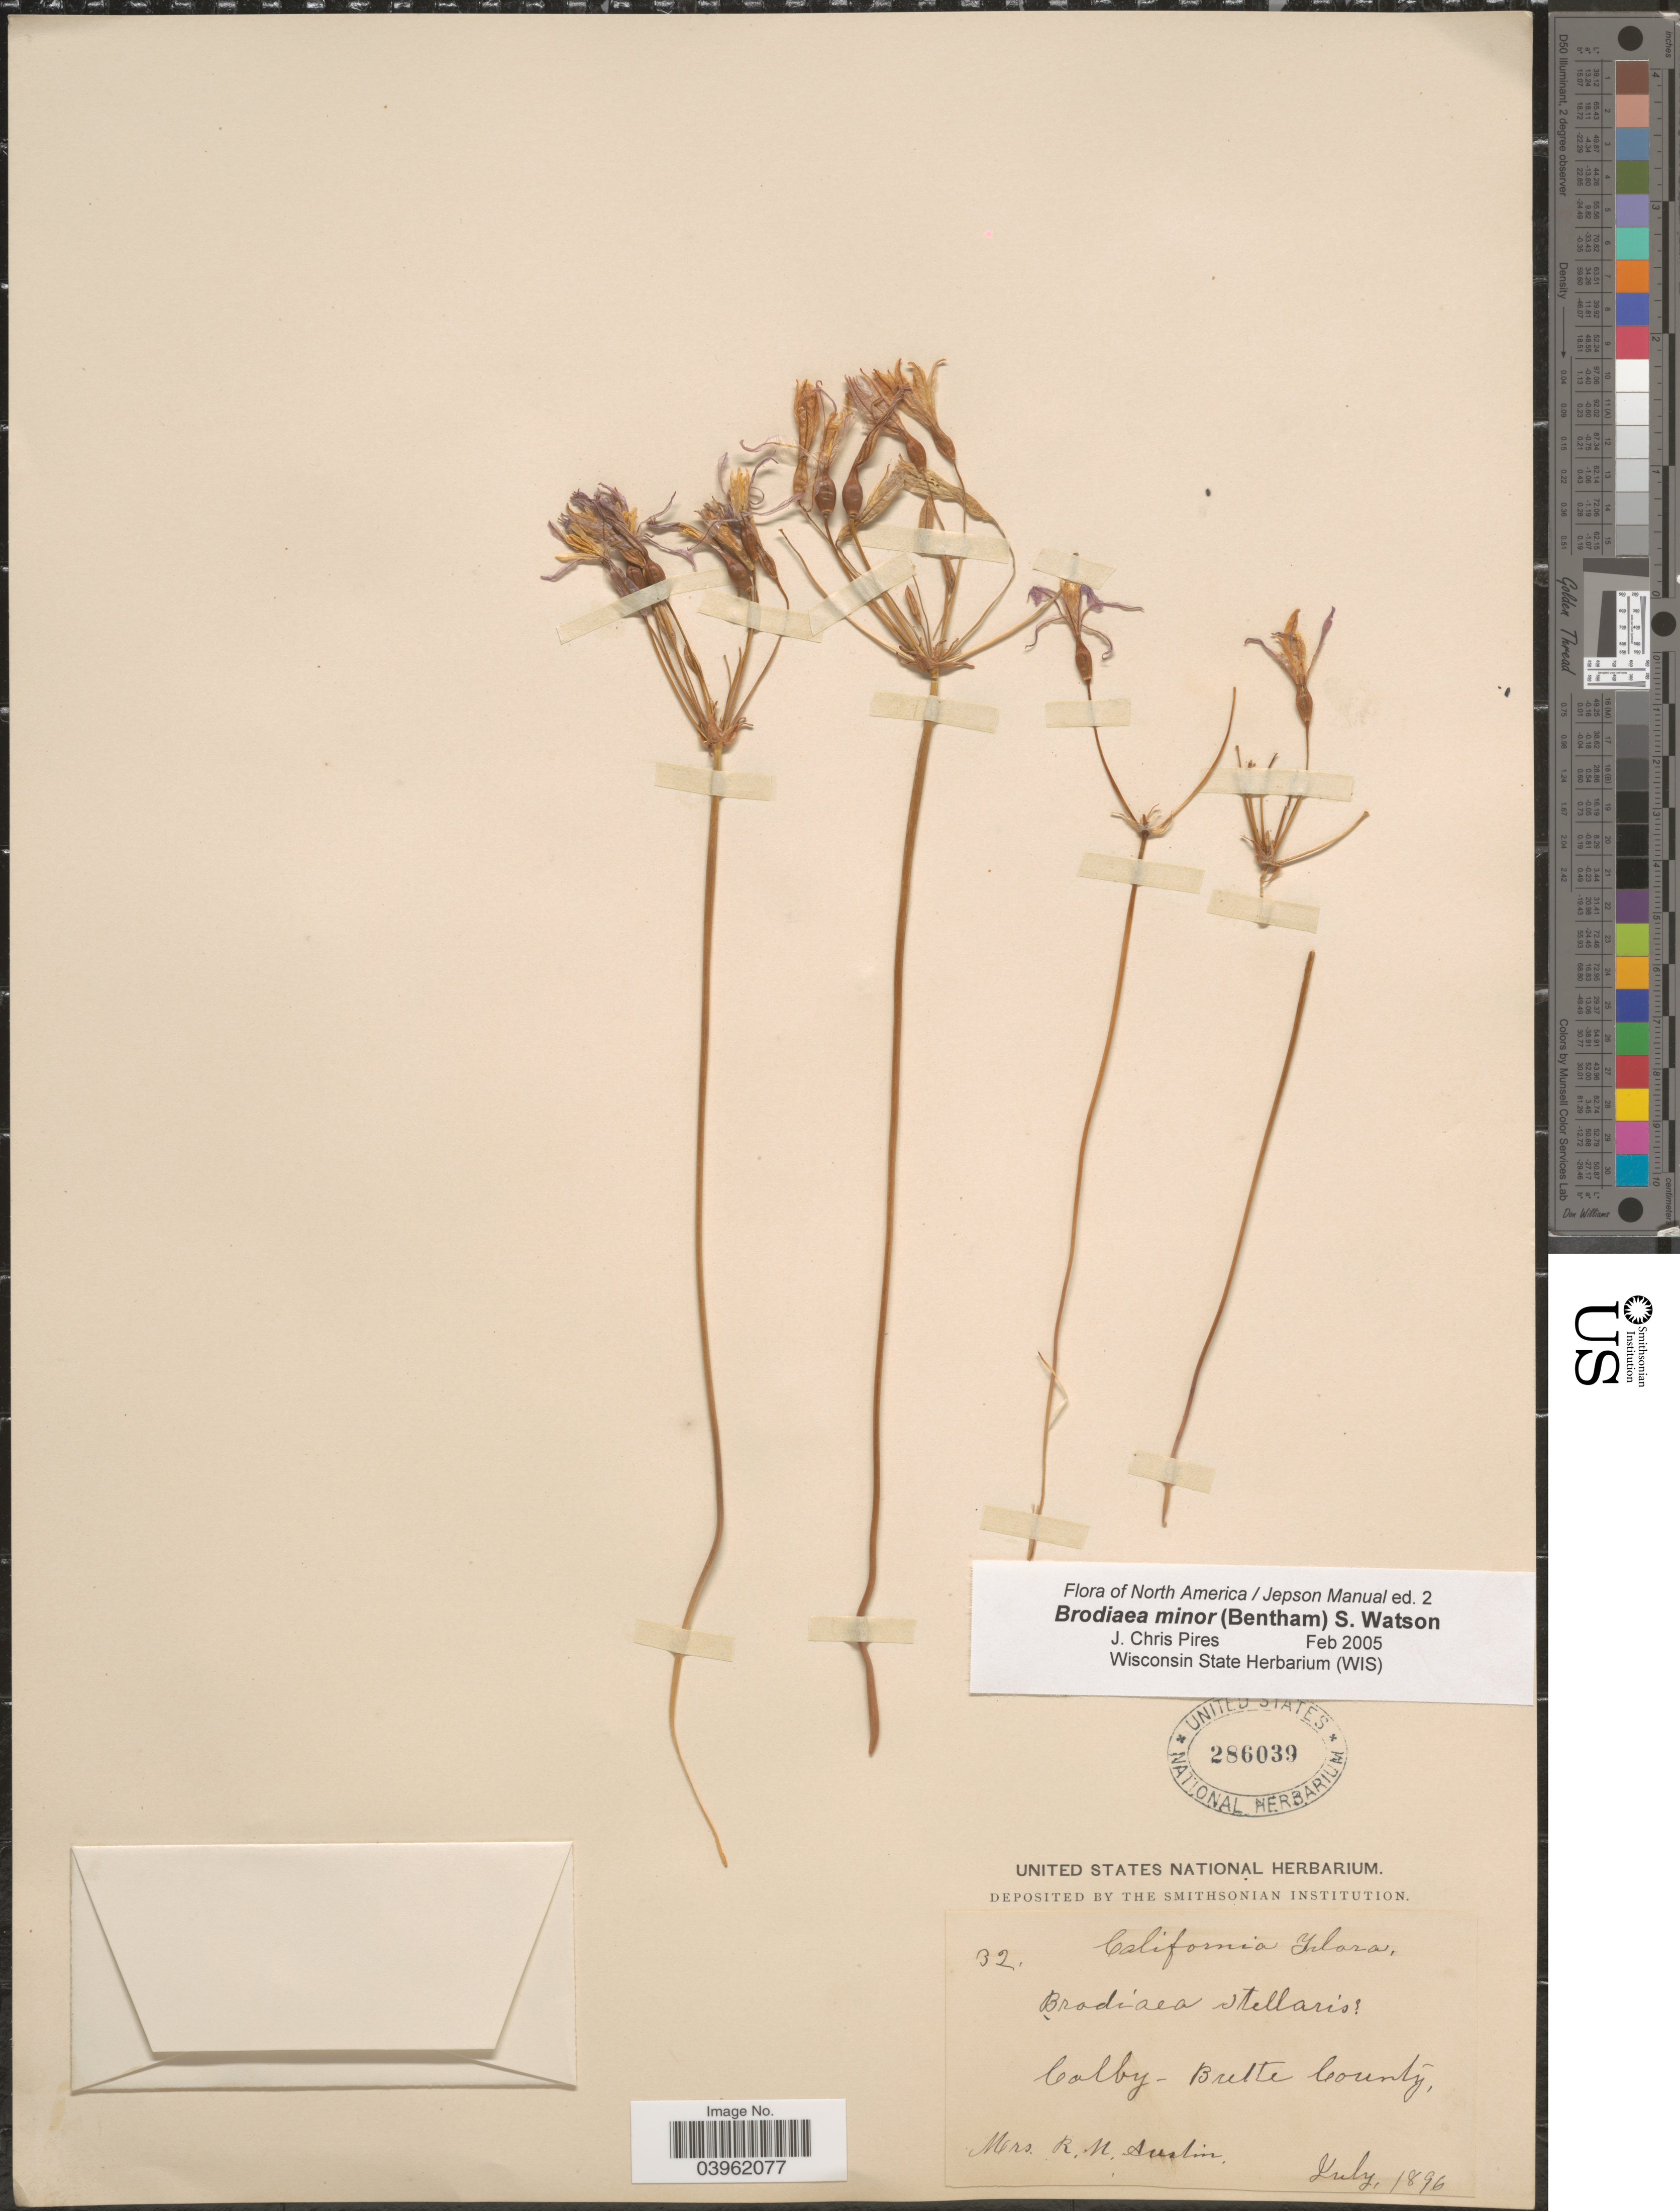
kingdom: Plantae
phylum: Tracheophyta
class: Liliopsida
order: Asparagales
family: Asparagaceae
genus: Brodiaea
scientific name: Brodiaea minor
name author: (Benth.) S. Watson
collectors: R. Austin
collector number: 32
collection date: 1896-07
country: United States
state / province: California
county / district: Butte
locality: Colby- Butte County.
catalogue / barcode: US 286039